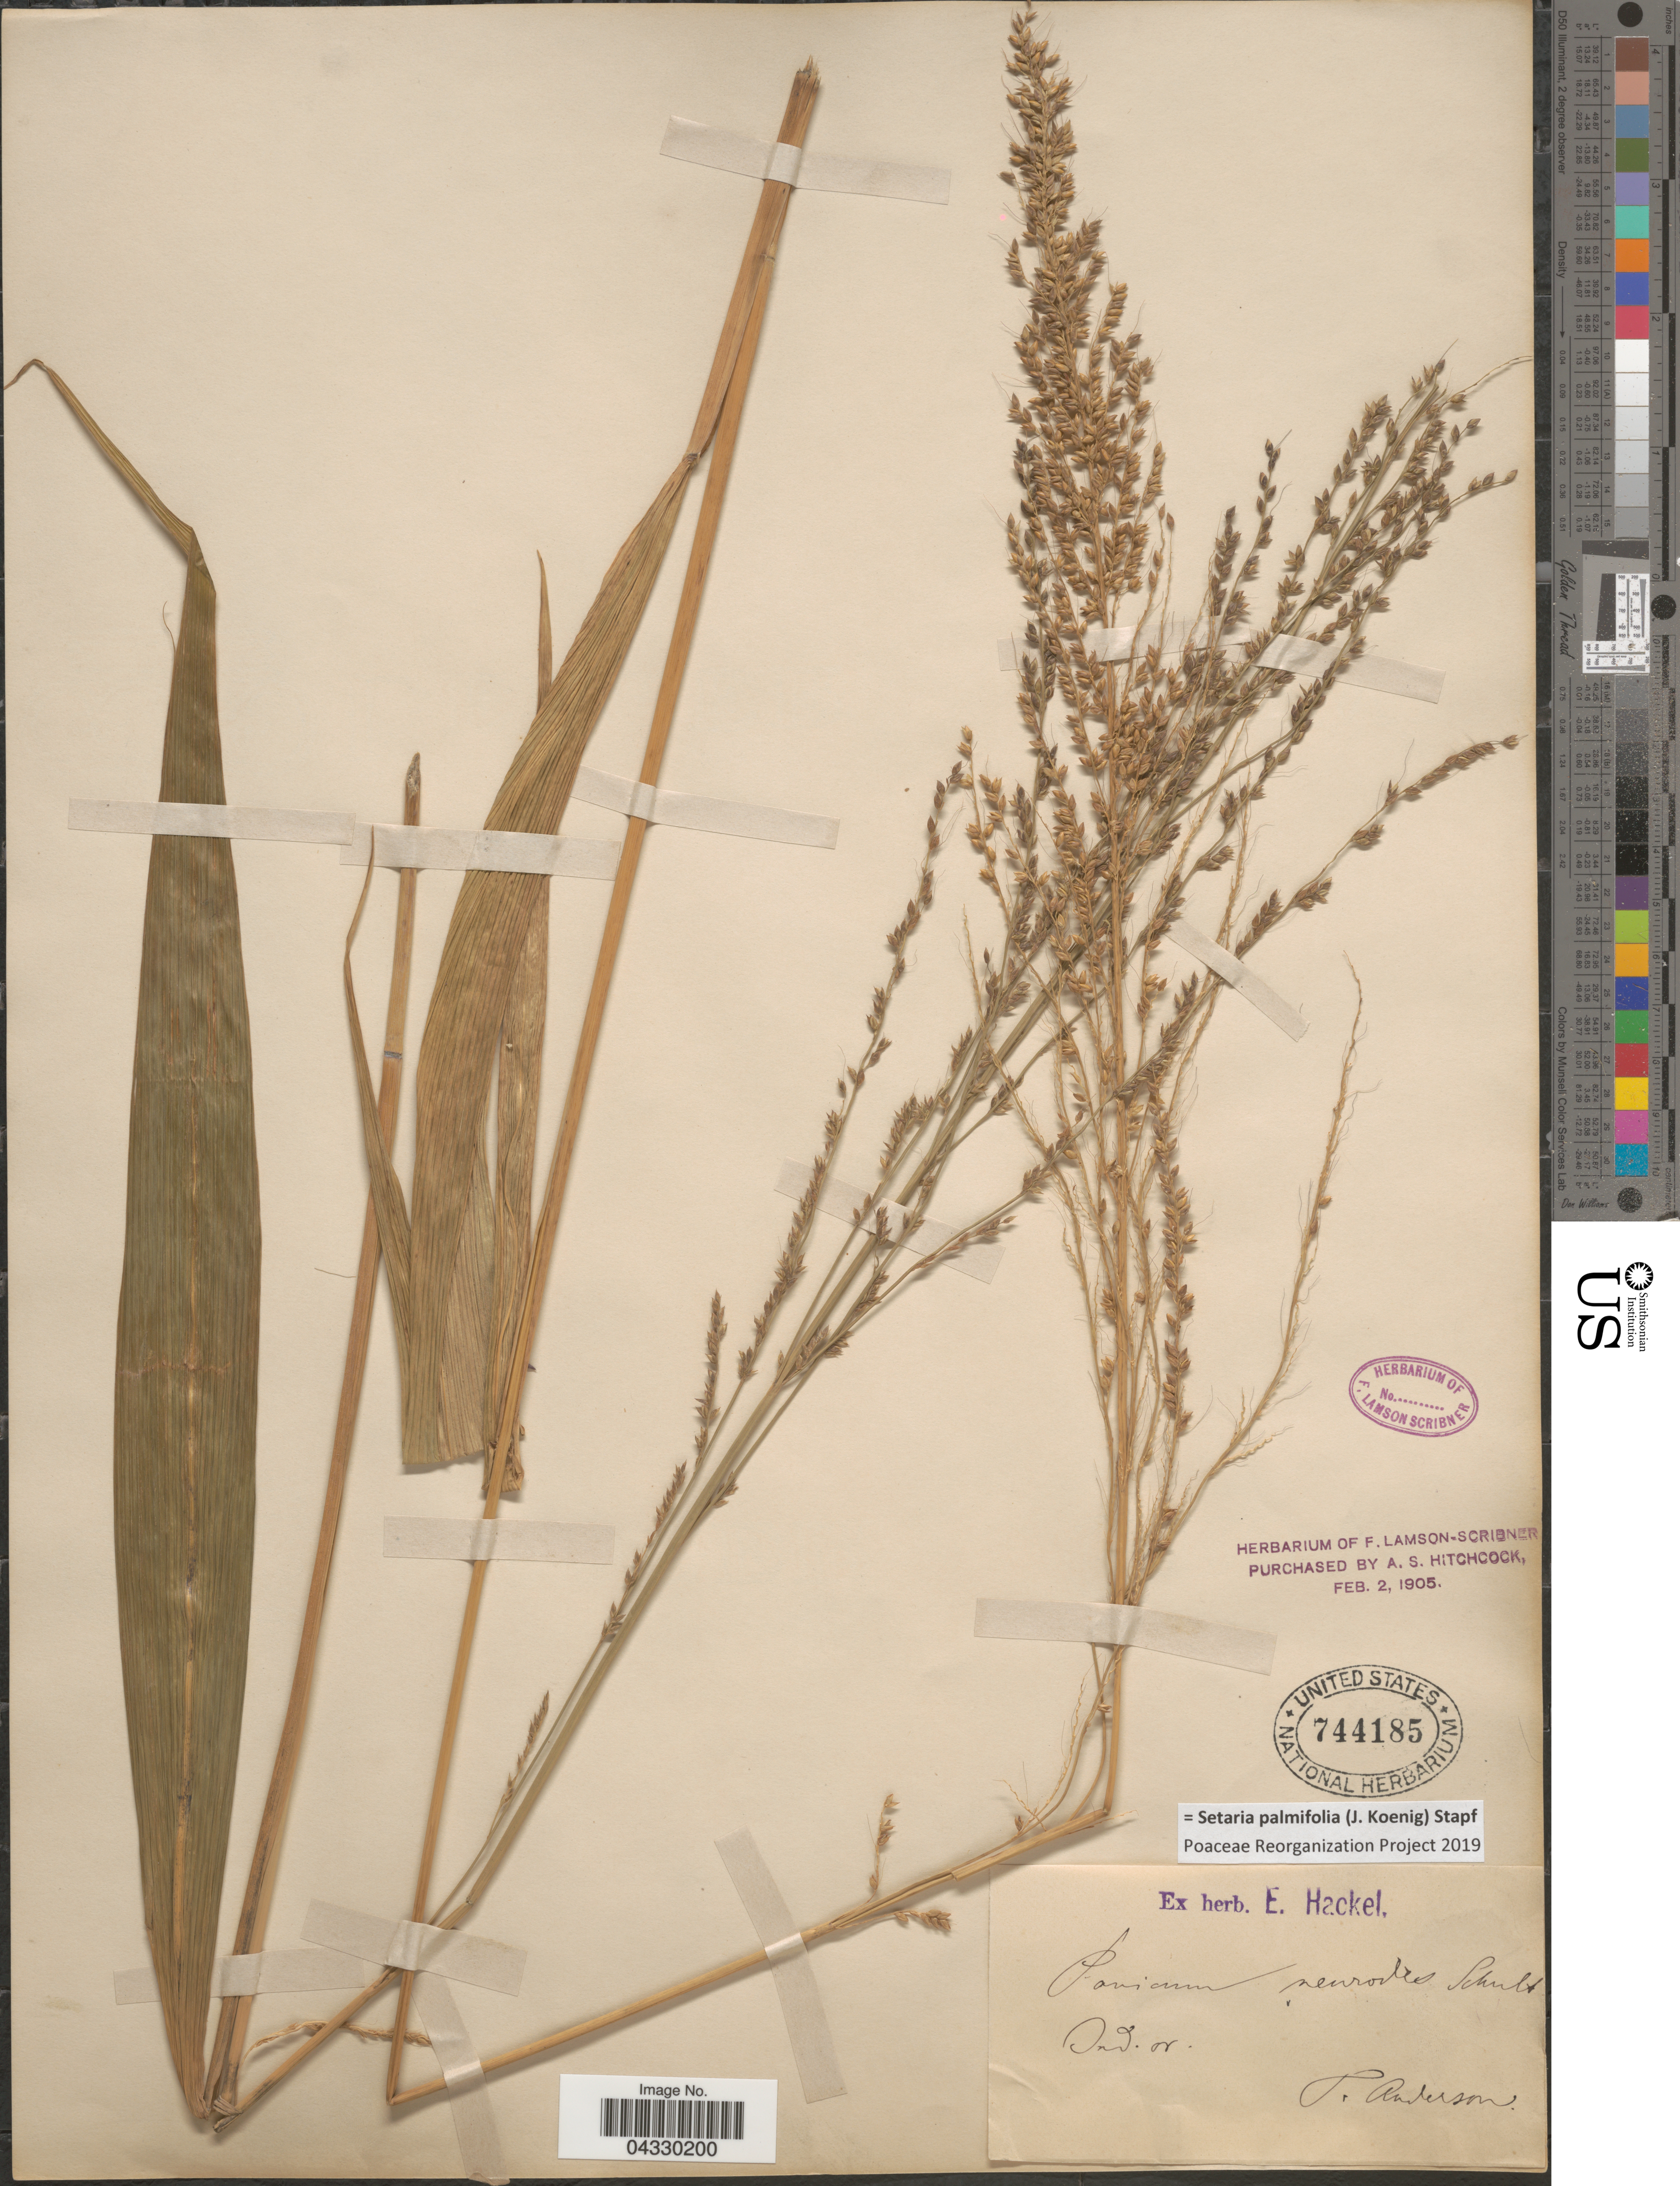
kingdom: Plantae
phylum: Tracheophyta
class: Liliopsida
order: Poales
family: Poaceae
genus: Setaria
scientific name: Setaria palmifolia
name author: (J. Koenig) Stapf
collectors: T. Anderson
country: India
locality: Ind. or.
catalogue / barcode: US 744185